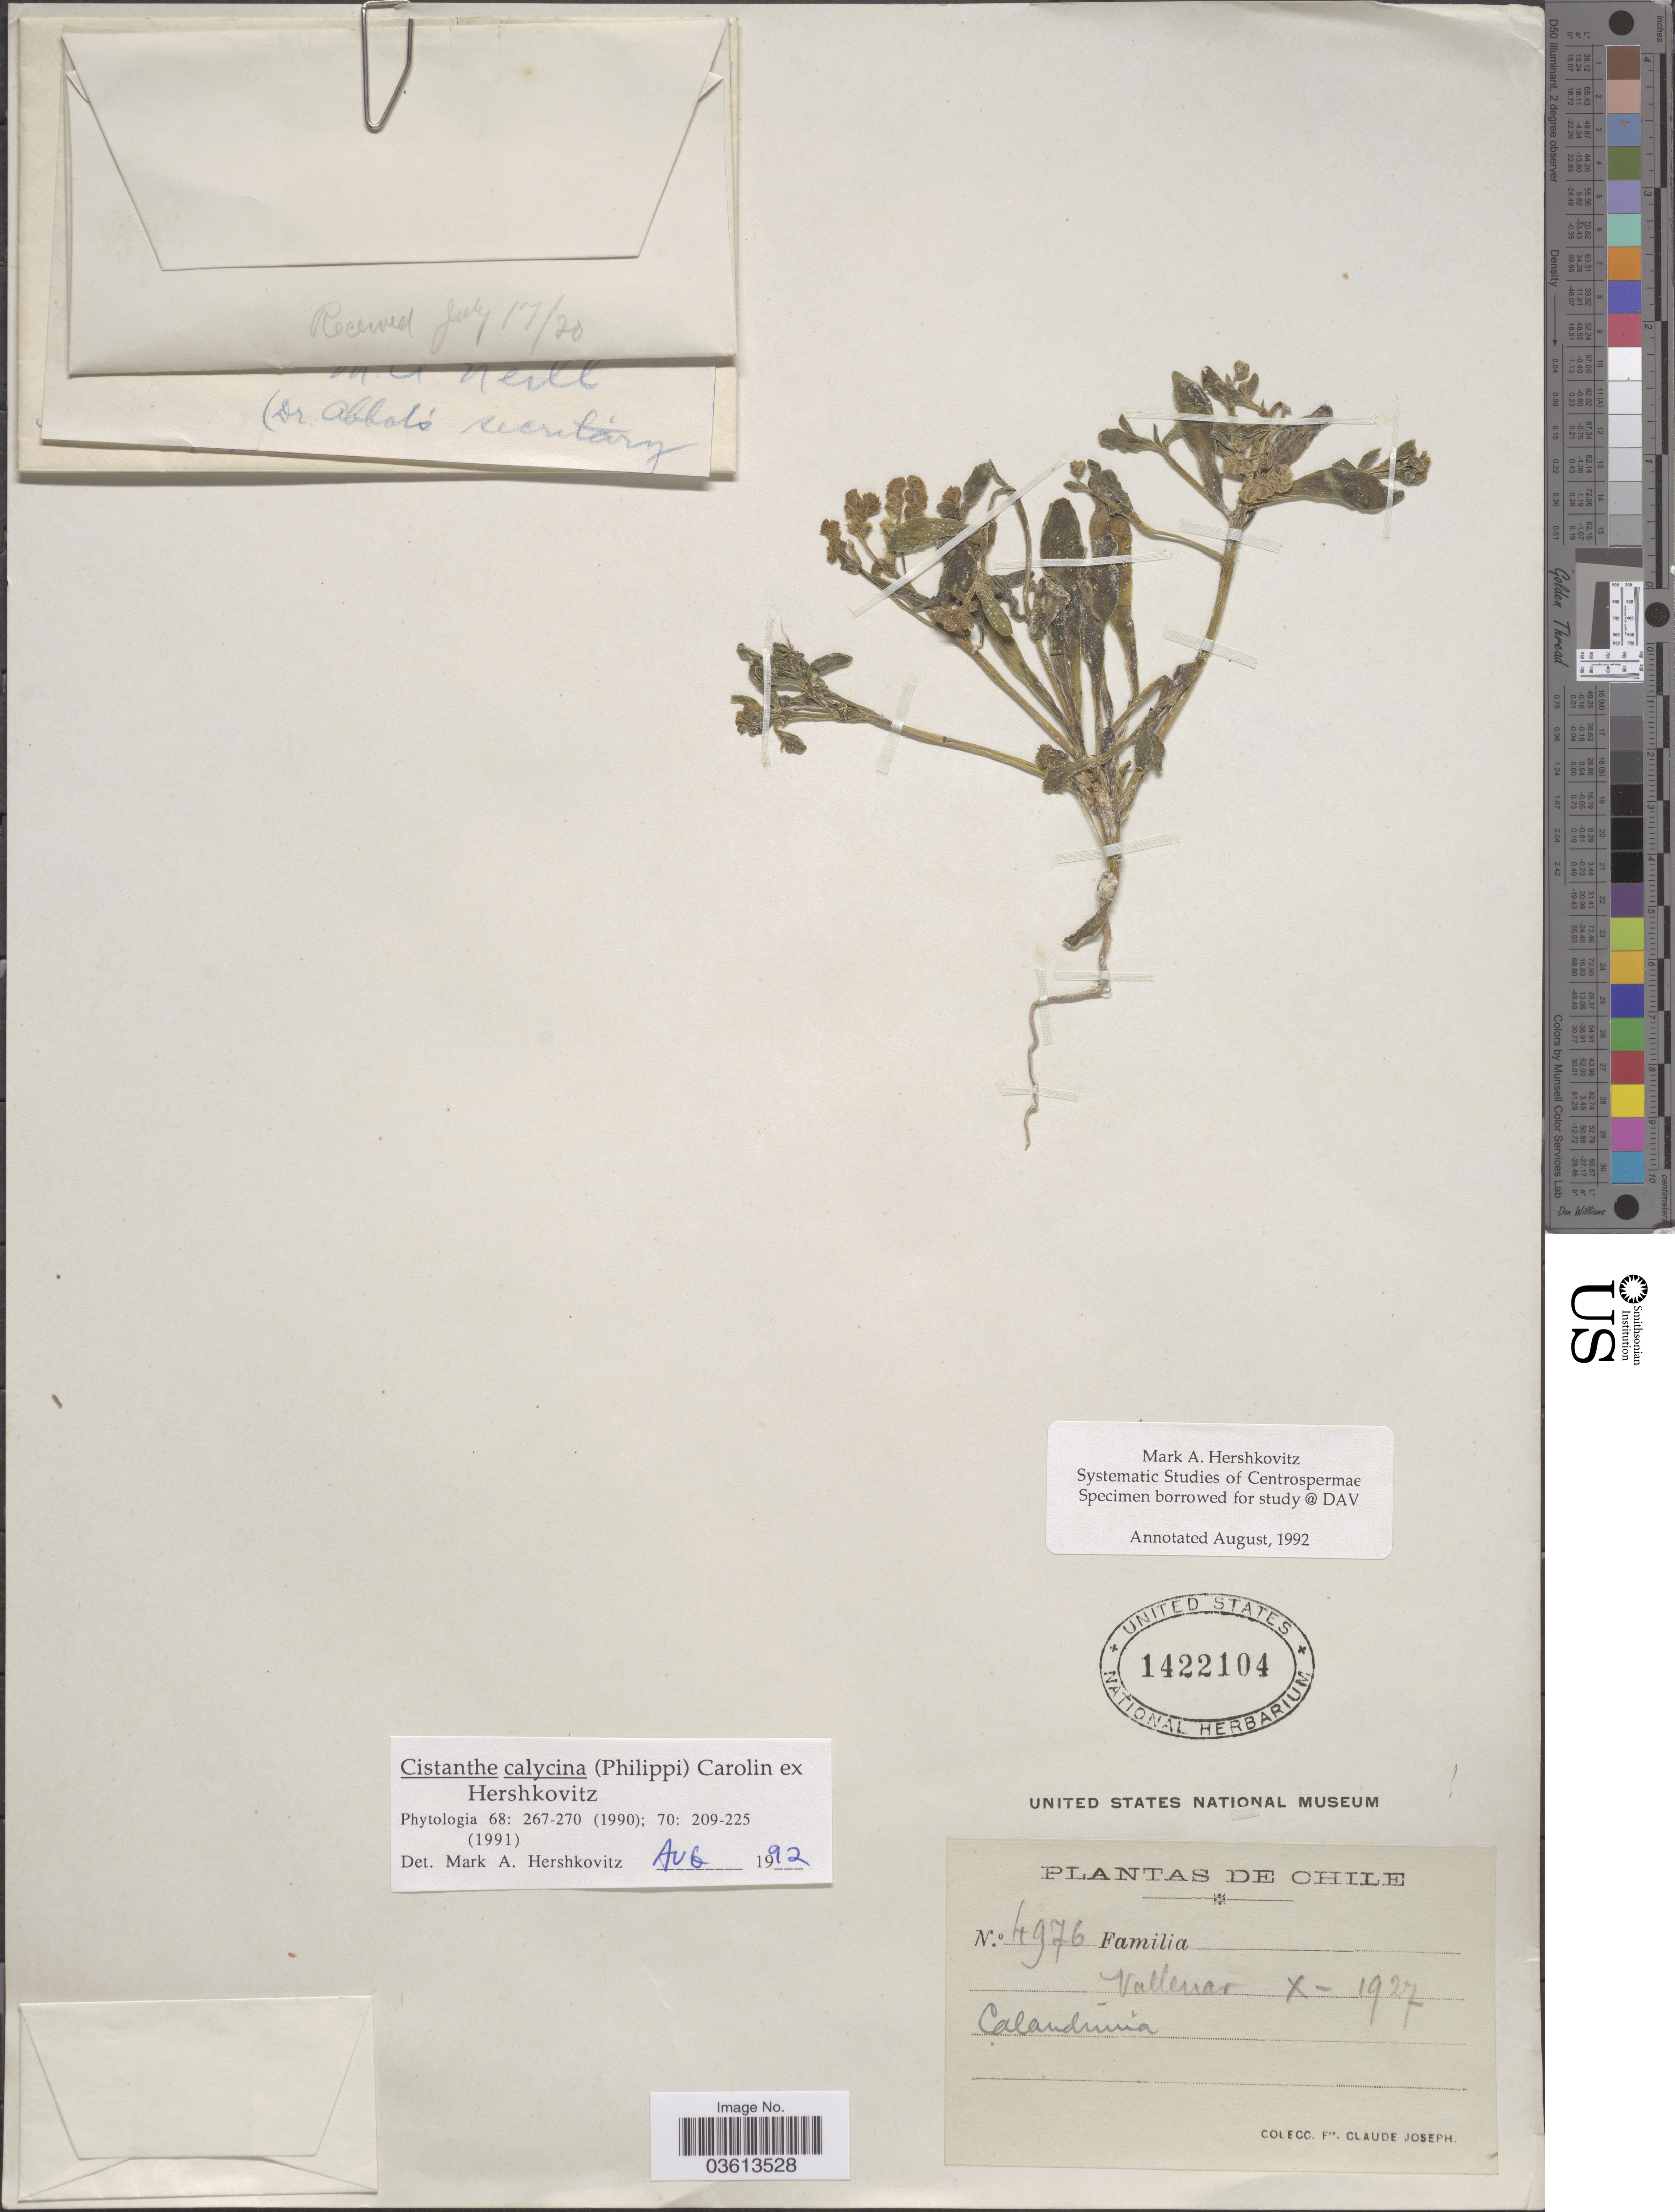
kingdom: Plantae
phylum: Tracheophyta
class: Magnoliopsida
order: Caryophyllales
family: Montiaceae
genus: Philippiamra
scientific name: Philippiamra calycina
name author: (Phil.) Hershk.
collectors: Bro. Claude-Joseph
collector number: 4976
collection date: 1927-10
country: Chile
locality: Vallenar.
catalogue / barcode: US 1422104